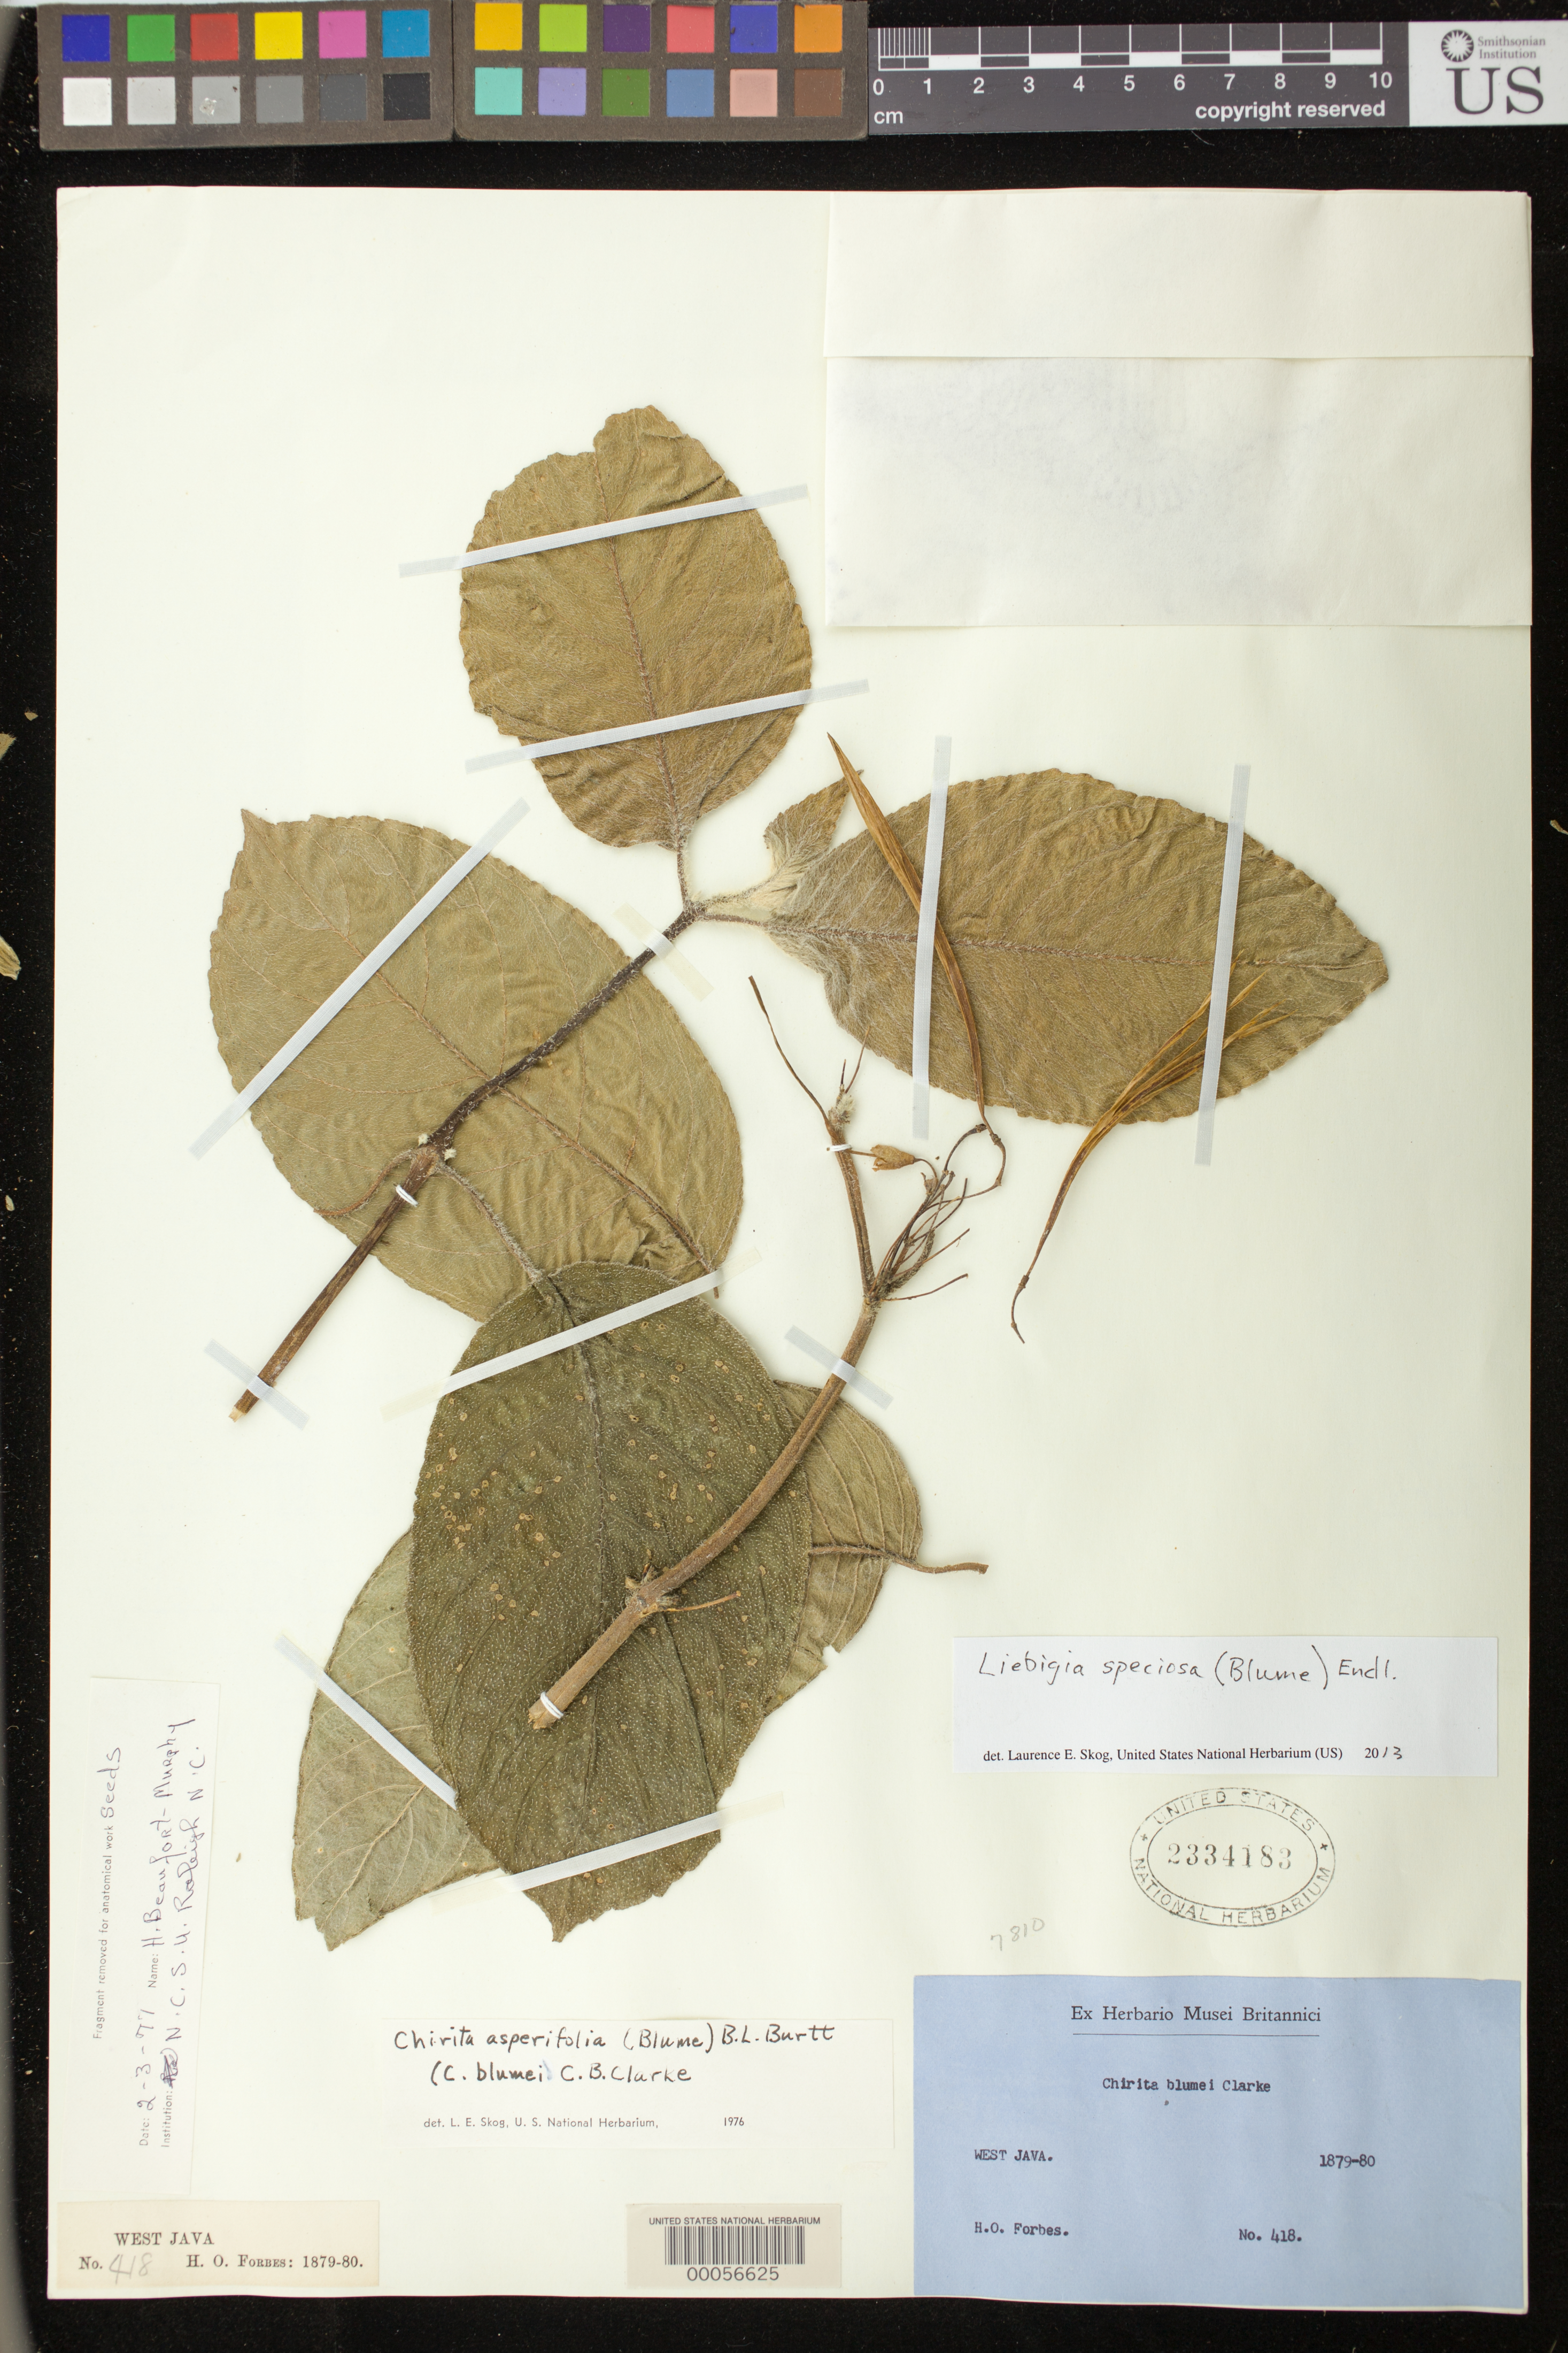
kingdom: Plantae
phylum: Tracheophyta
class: Magnoliopsida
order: Lamiales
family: Gesneriaceae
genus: Liebigia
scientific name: Liebigia speciosa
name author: (Blume) DC.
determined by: Skog, Laurence E.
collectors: H. O. Forbes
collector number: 418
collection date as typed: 1879-1880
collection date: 1879/1880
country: Indonesia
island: Java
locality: West Java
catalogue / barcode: US 2334183